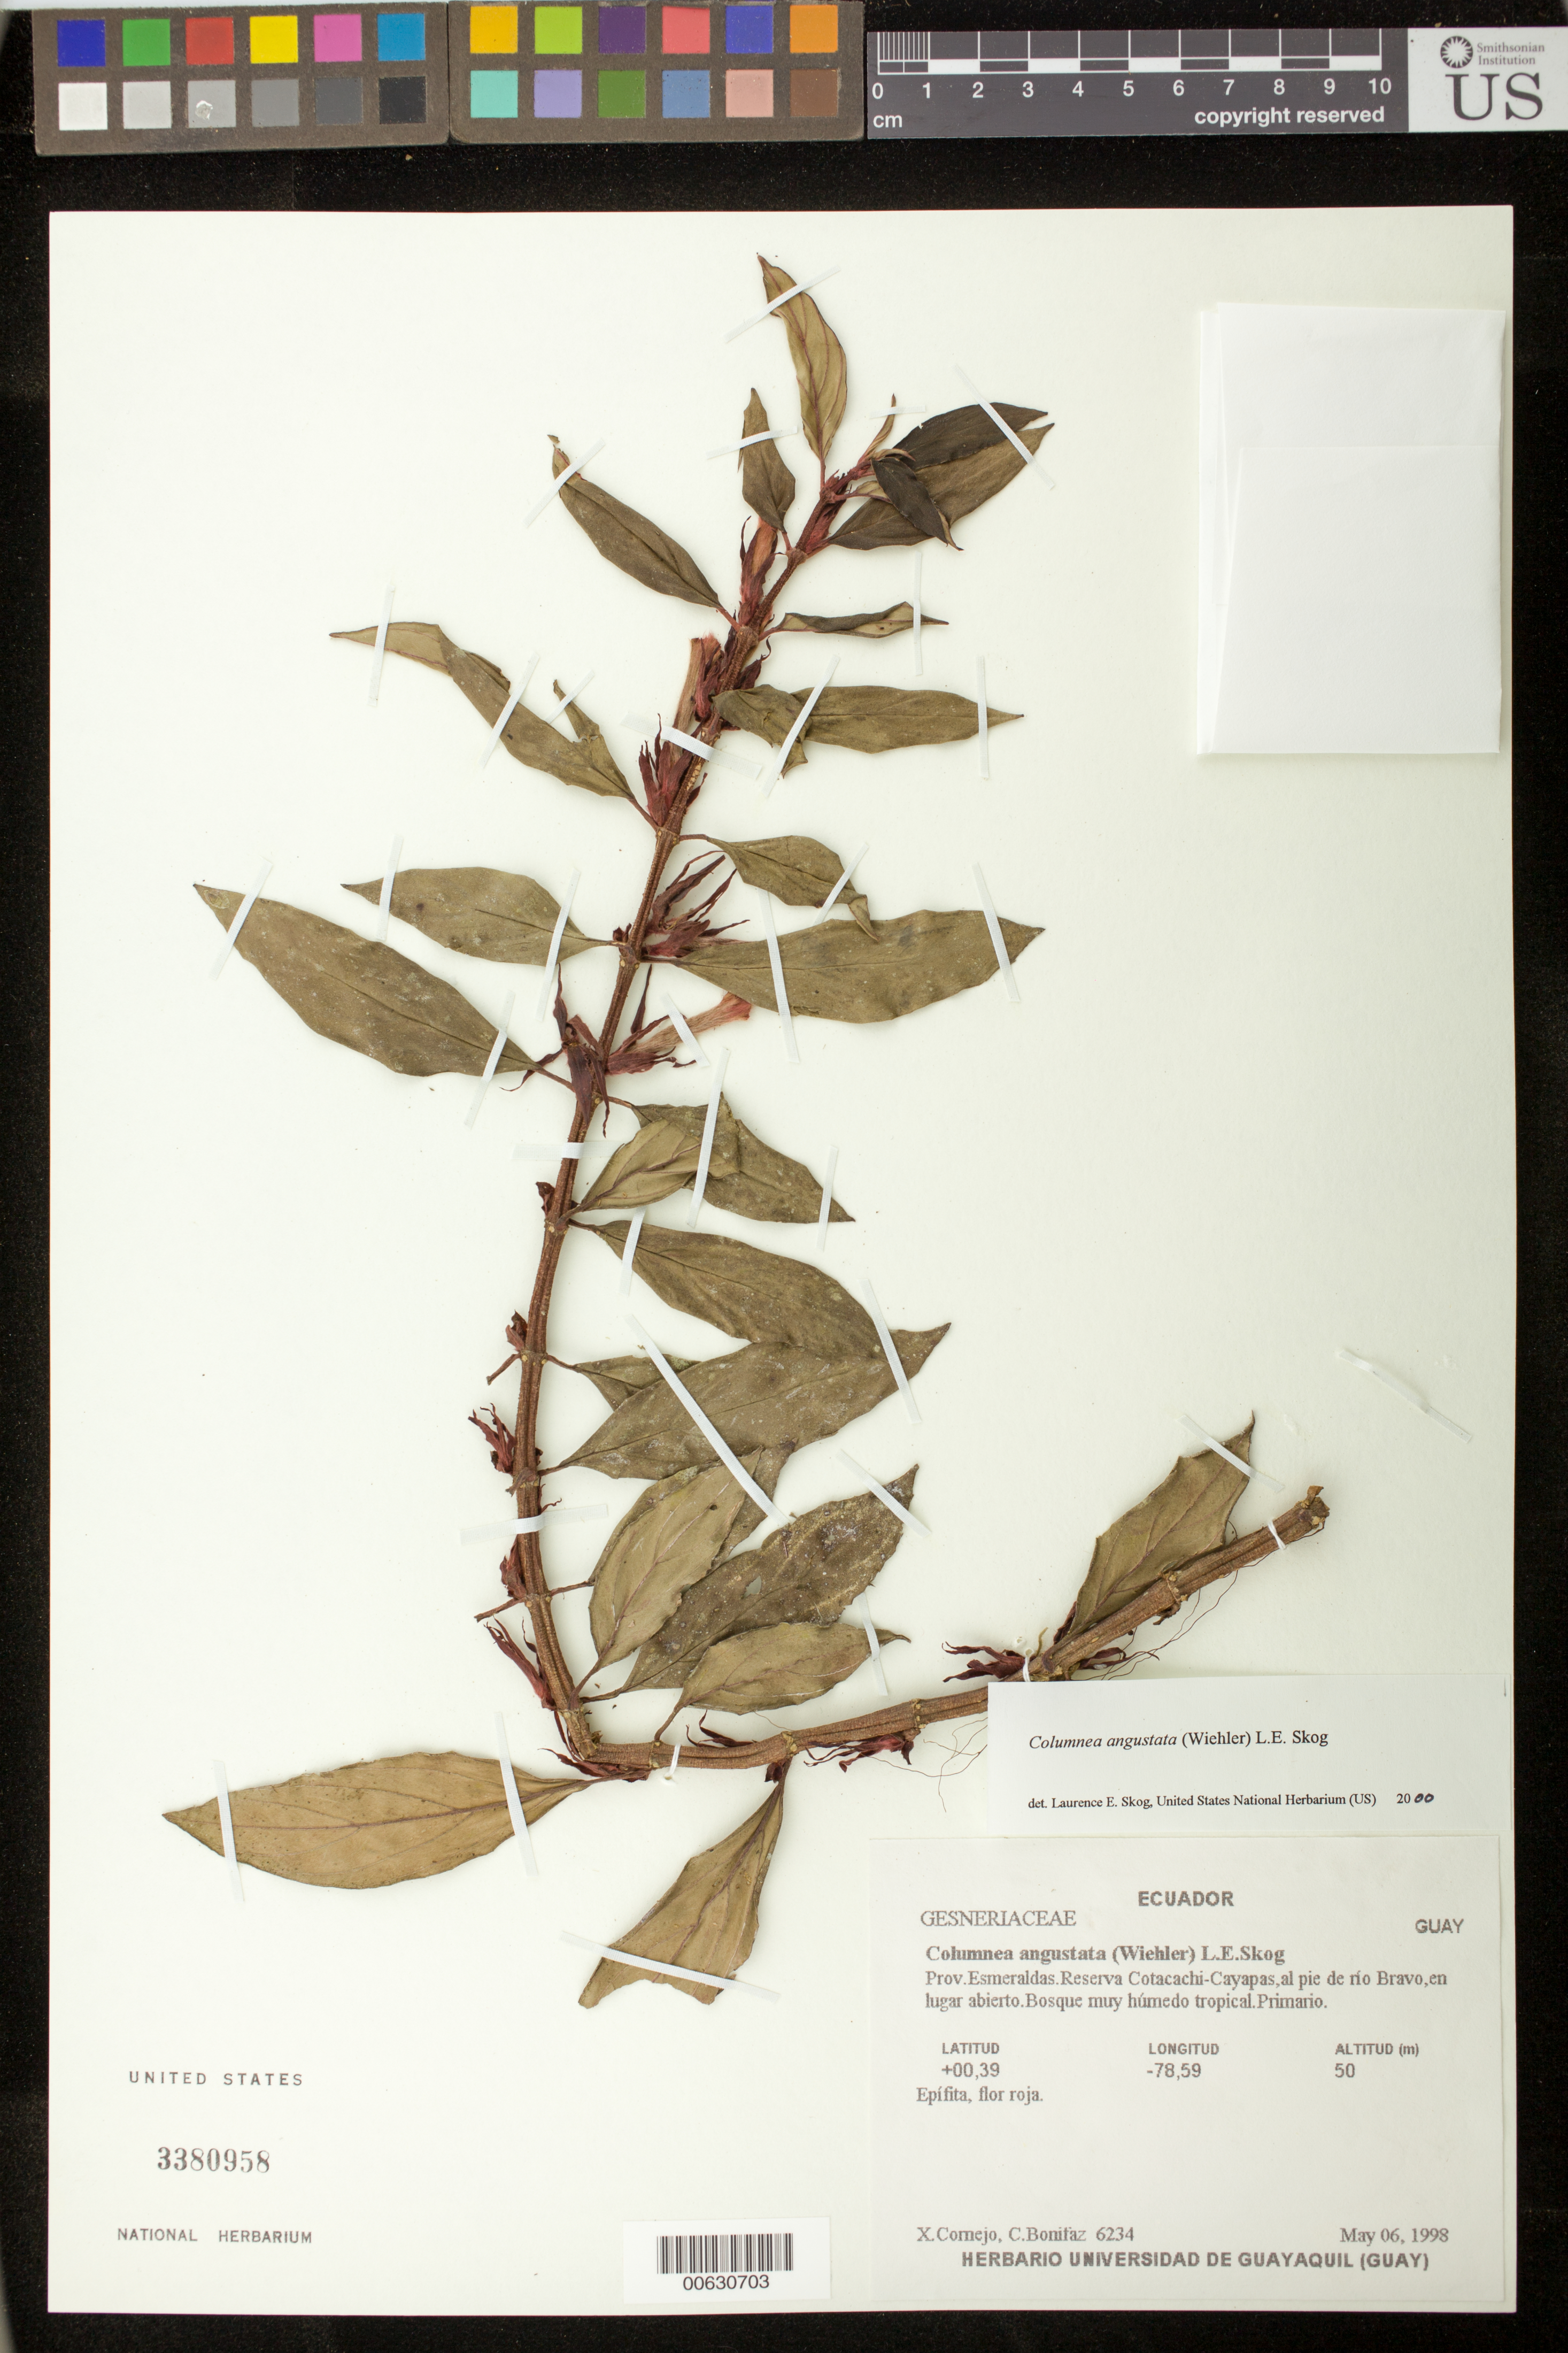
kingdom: Plantae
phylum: Tracheophyta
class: Magnoliopsida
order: Lamiales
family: Gesneriaceae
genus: Columnea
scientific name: Columnea angustata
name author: (Wiehler) L.E. Skog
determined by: Skog, Laurence E.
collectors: X. F. Cornejo & C. Bonifaz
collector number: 6234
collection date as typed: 06 May 1998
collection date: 1998-05-06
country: Ecuador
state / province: Esmeraldas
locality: Reserva Cotacachi-Cayapas, al pie de río Bravo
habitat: En lugar abierto, bosque muy húmedo tropical, primario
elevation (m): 50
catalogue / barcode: US 3380958